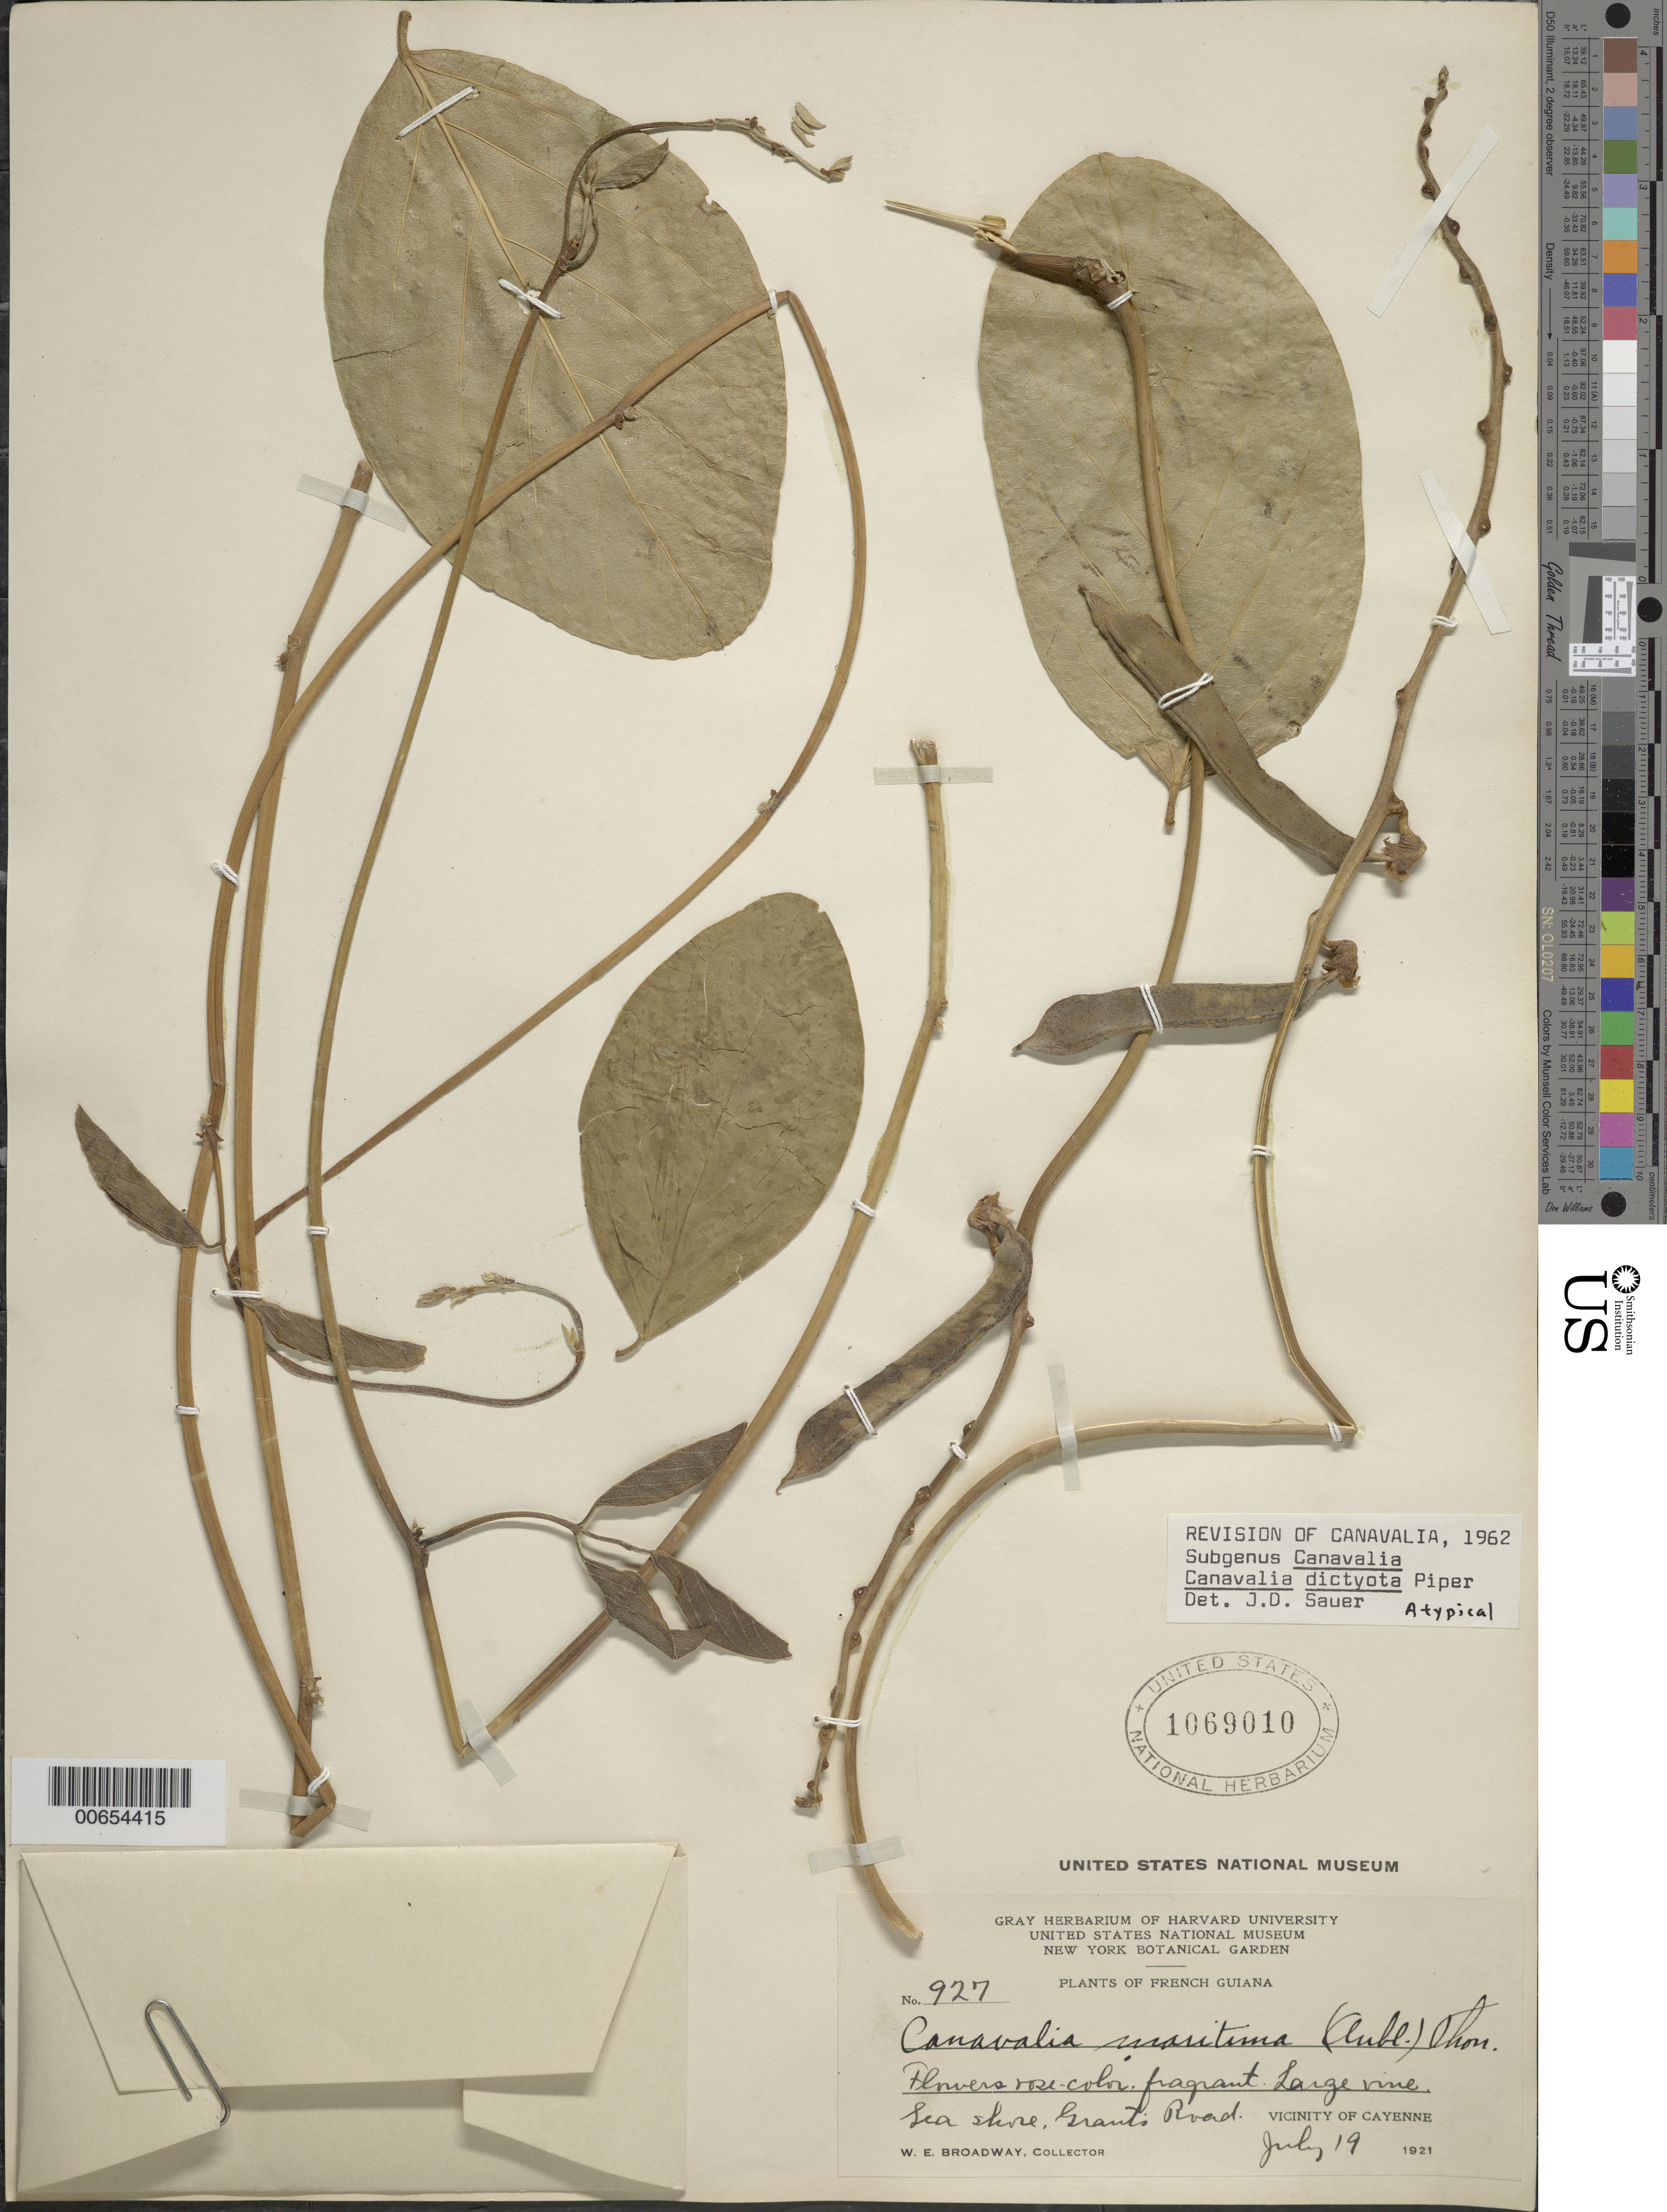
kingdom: Plantae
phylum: Tracheophyta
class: Magnoliopsida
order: Fabales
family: Fabaceae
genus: Canavalia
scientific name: Canavalia dictyota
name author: Piper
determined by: Sauer, J. D.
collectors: W. E. Broadway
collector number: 927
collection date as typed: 19-Jul-21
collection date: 1921-07-19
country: French Guiana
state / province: Cayenne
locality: Cayenne, Grant's Road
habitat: Sea shore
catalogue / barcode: US 1069010